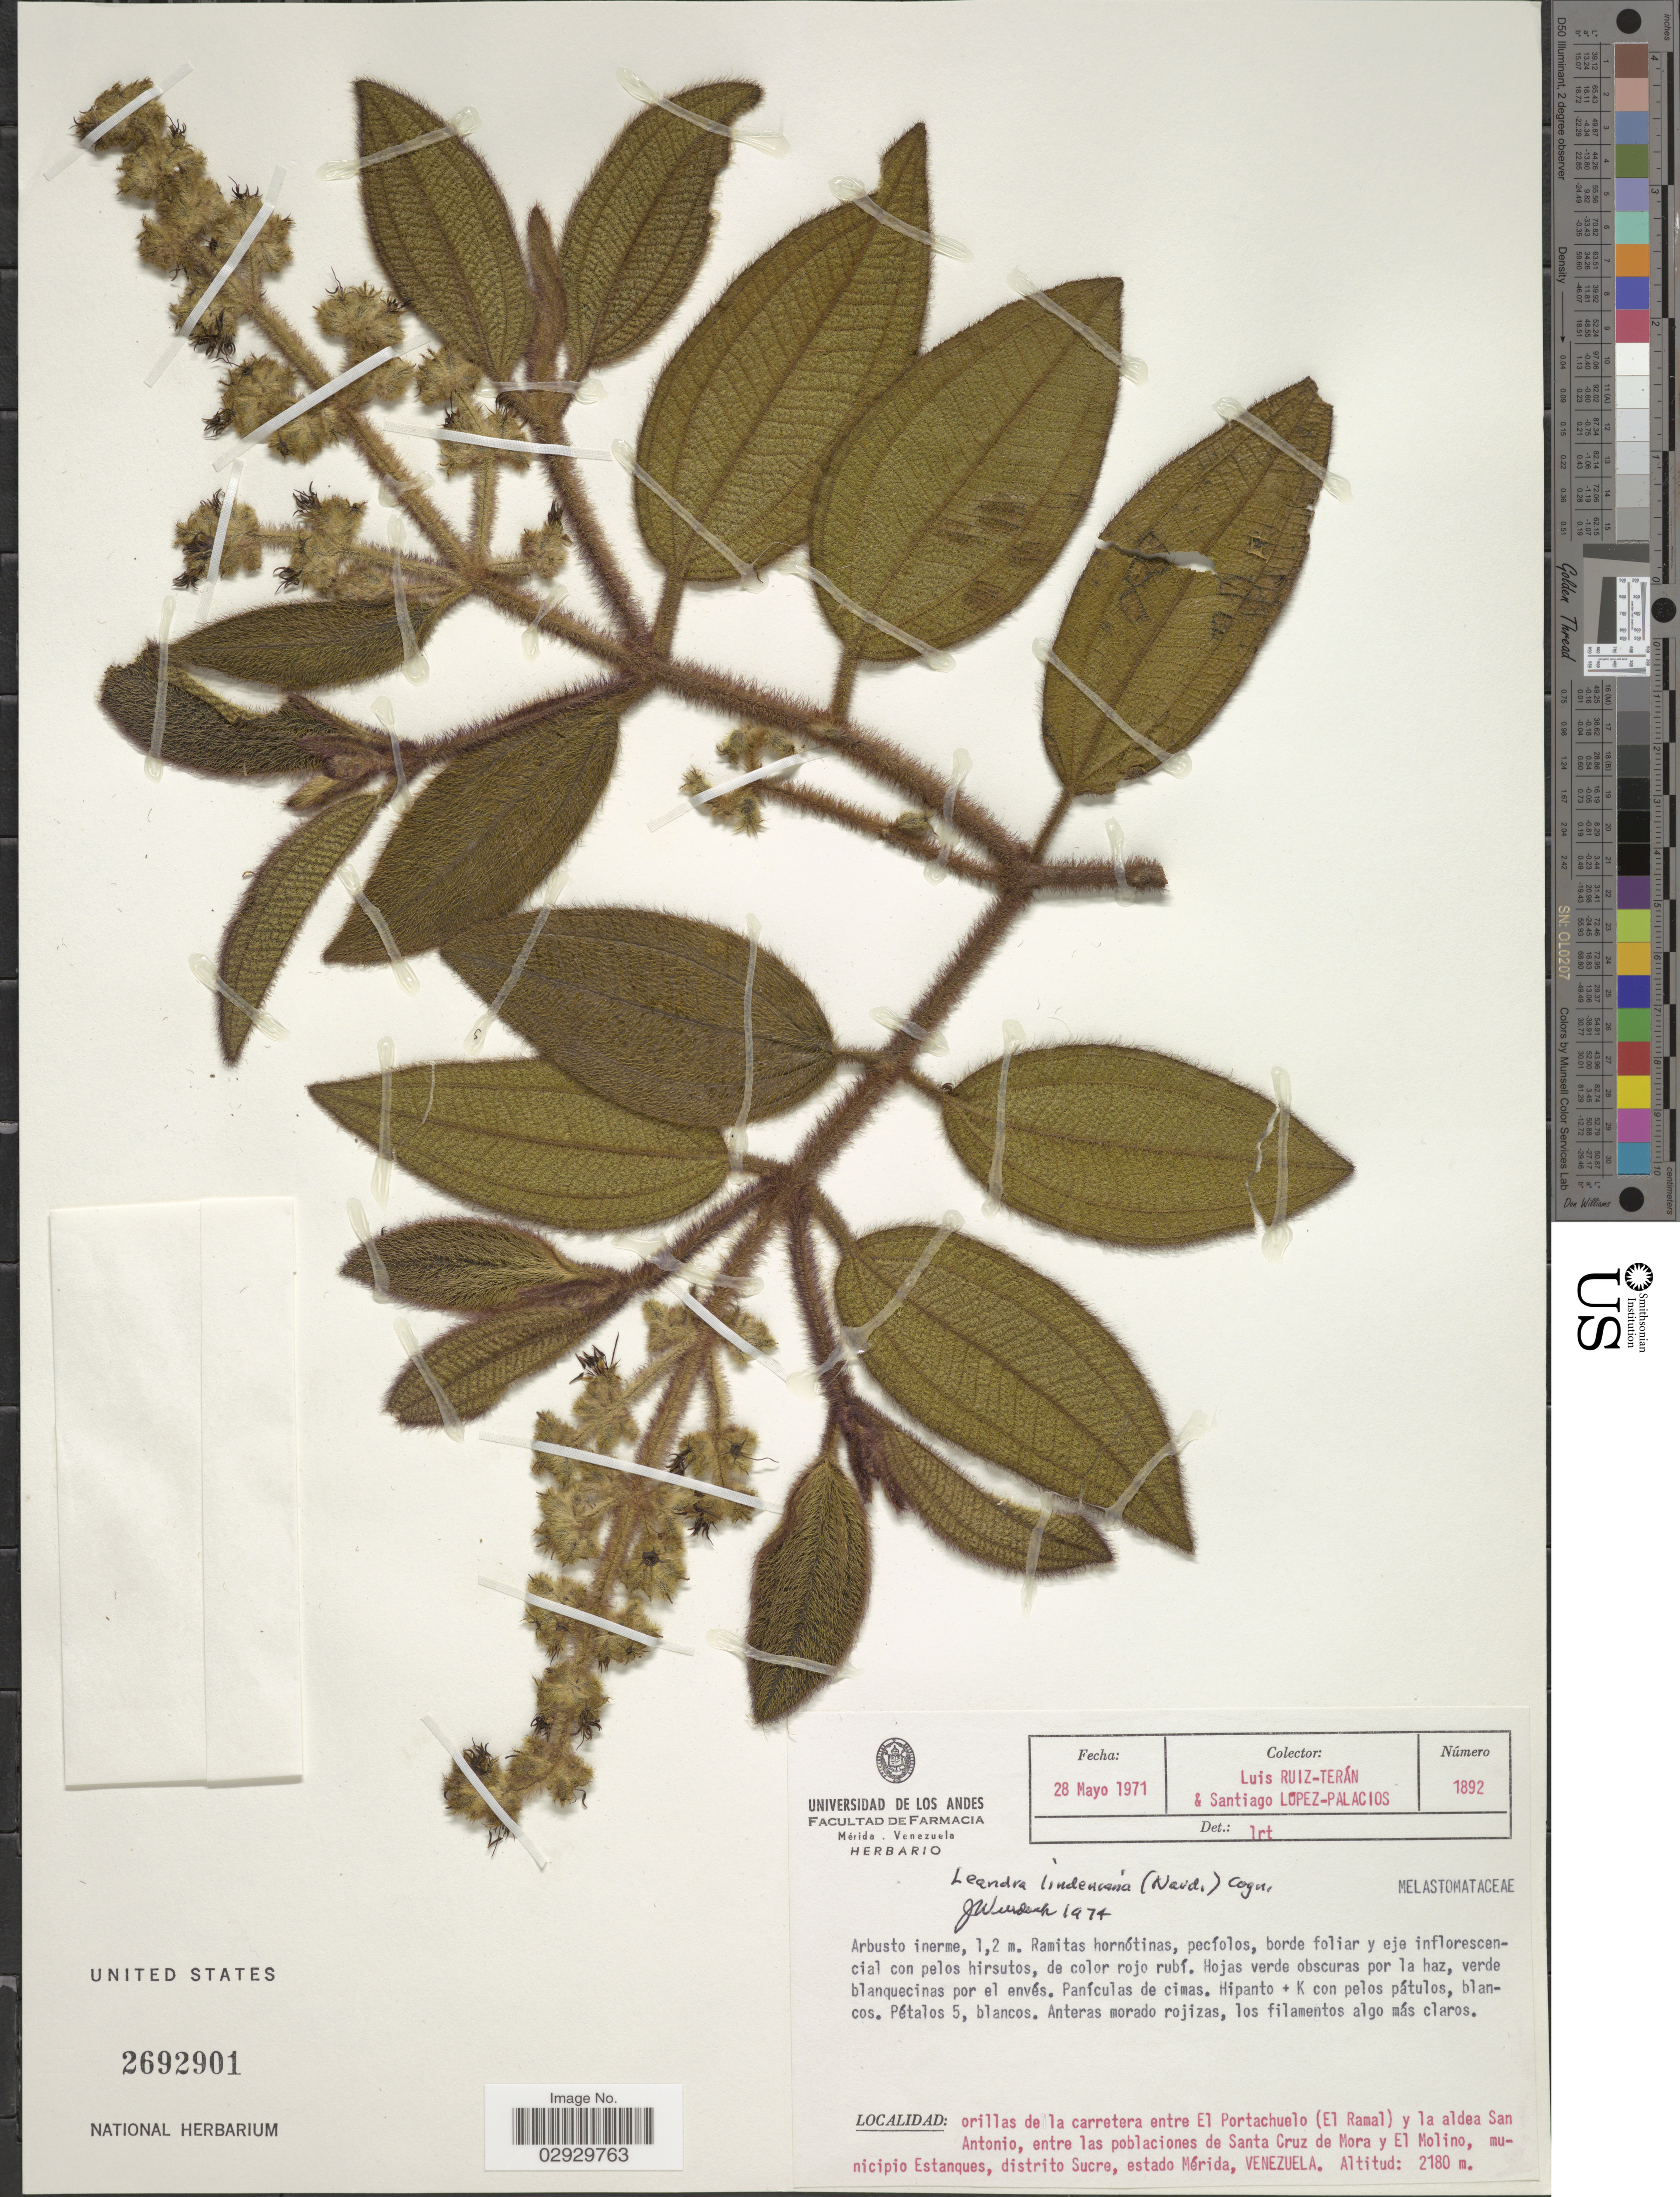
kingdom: Plantae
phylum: Tracheophyta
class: Magnoliopsida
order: Myrtales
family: Melastomataceae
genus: Leandra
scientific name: Leandra lindeniana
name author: (Naudin) Cogn.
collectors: L. Teran & S. López-Palacios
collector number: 1892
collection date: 1971-05-28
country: Venezuela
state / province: Mérida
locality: Orillas de la carretera entre El Portachuelo (El Ramal) y la aldea San Antonio, entre las poblaciones de Santa Cruz de Mora y El Molino, municipio Estanques, distrito Sucre.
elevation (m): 2180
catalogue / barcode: US 2692901